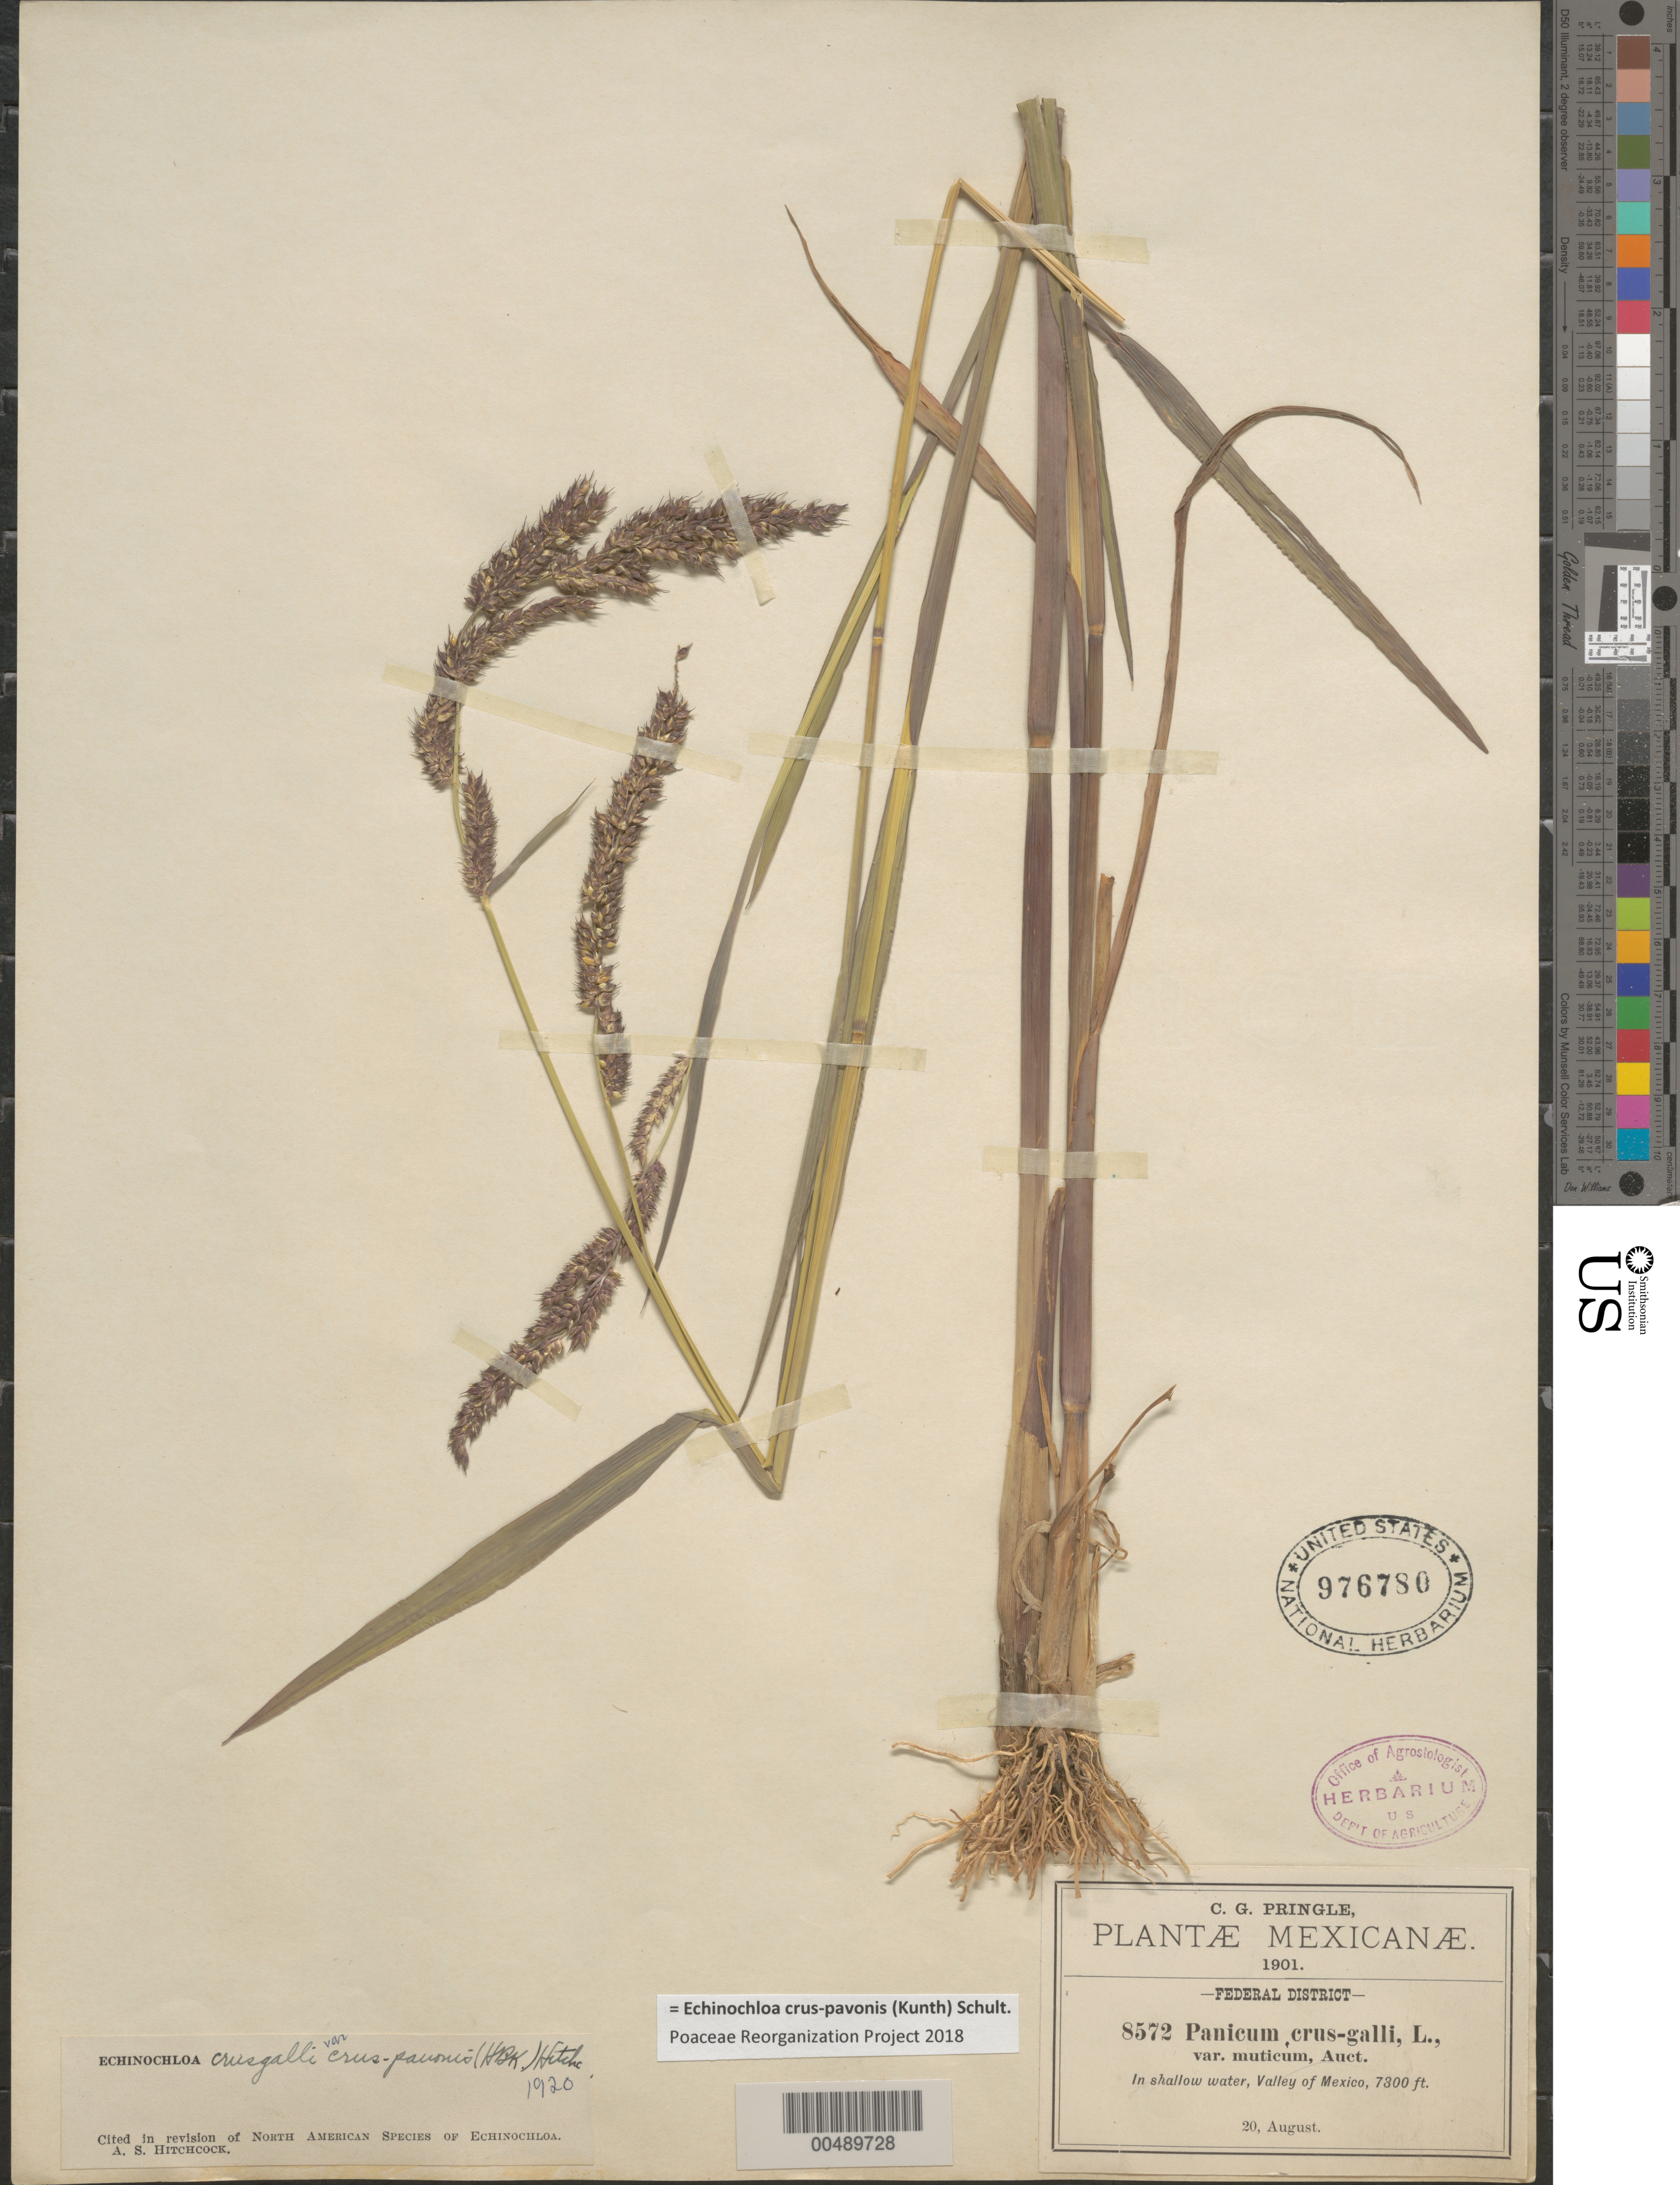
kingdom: Plantae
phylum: Tracheophyta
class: Liliopsida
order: Poales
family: Poaceae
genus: Echinochloa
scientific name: Echinochloa crus-pavonis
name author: (Kunth) Schult.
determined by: Poaceae Reorganization Project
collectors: C. G. Pringle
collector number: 976780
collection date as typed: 20 Aug 1901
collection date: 1901-08-20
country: Mexico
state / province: Distrito Federal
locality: Valley of Mexico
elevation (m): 2377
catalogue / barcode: US 976780